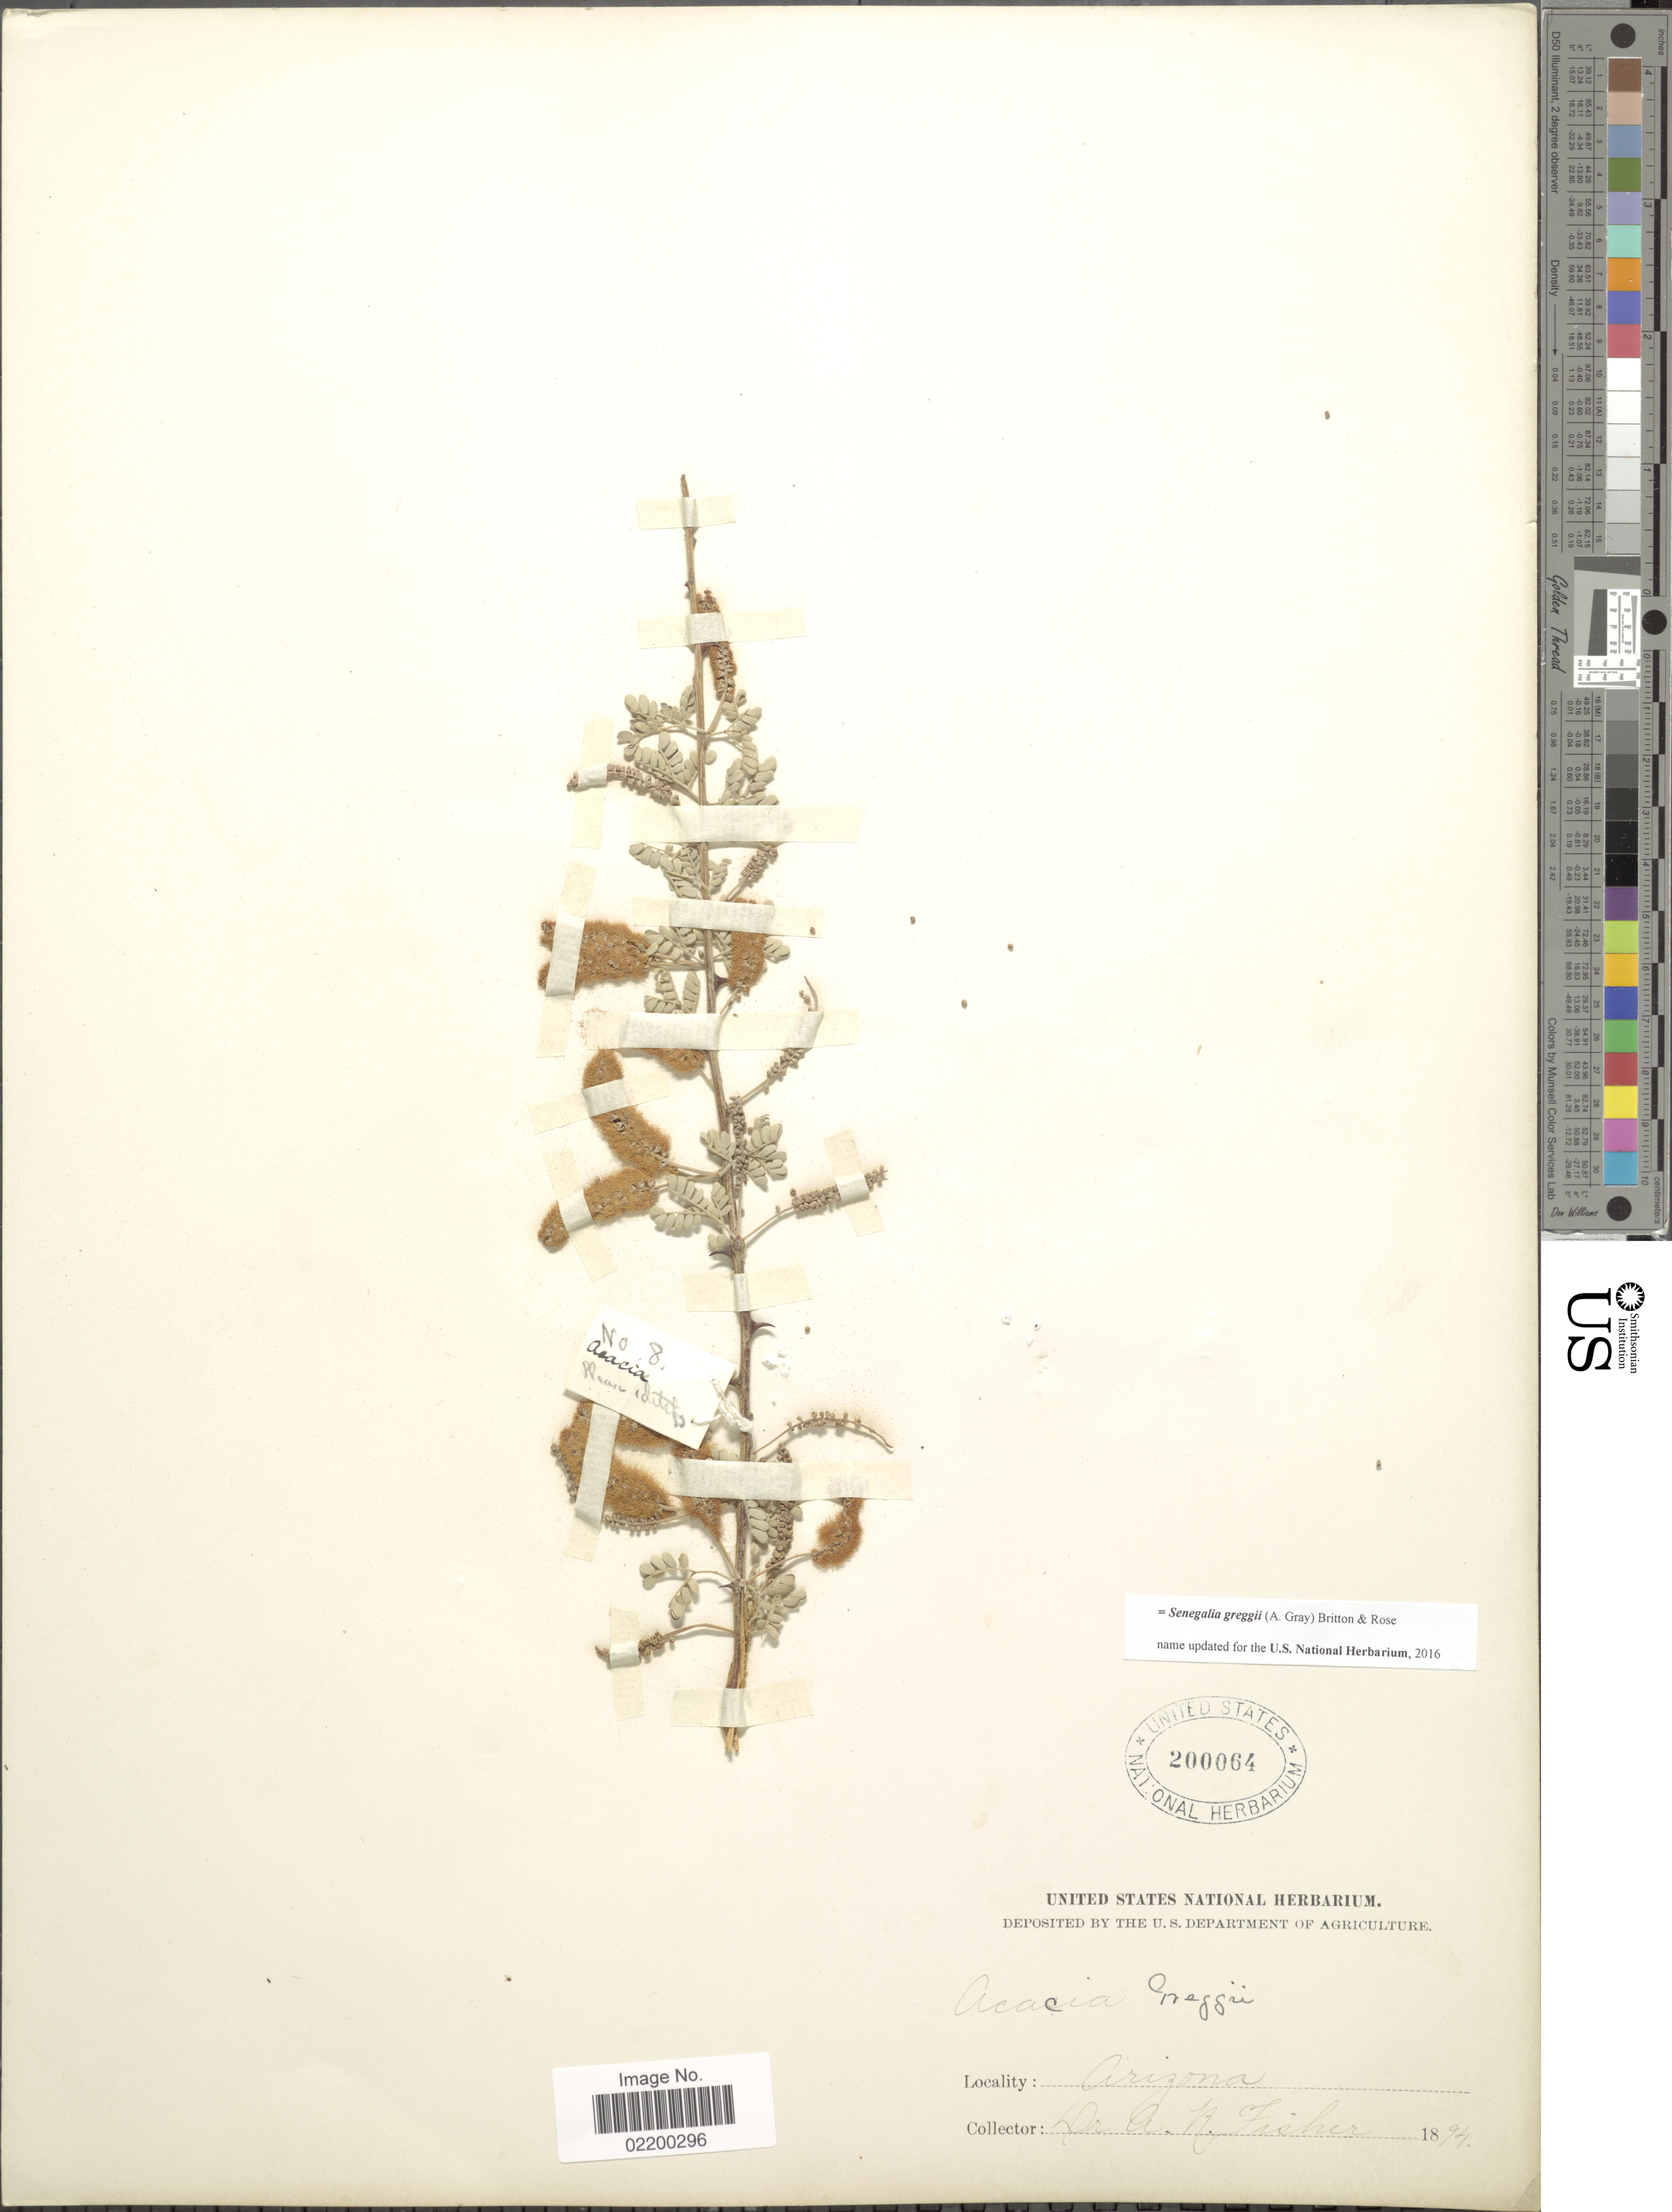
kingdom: Plantae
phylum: Tracheophyta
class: Magnoliopsida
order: Fabales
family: Fabaceae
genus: Senegalia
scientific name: Senegalia greggii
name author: (A. Gray) Britton & Rose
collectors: A. K. Fisher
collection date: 1894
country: United States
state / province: Arizona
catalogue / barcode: US 200064